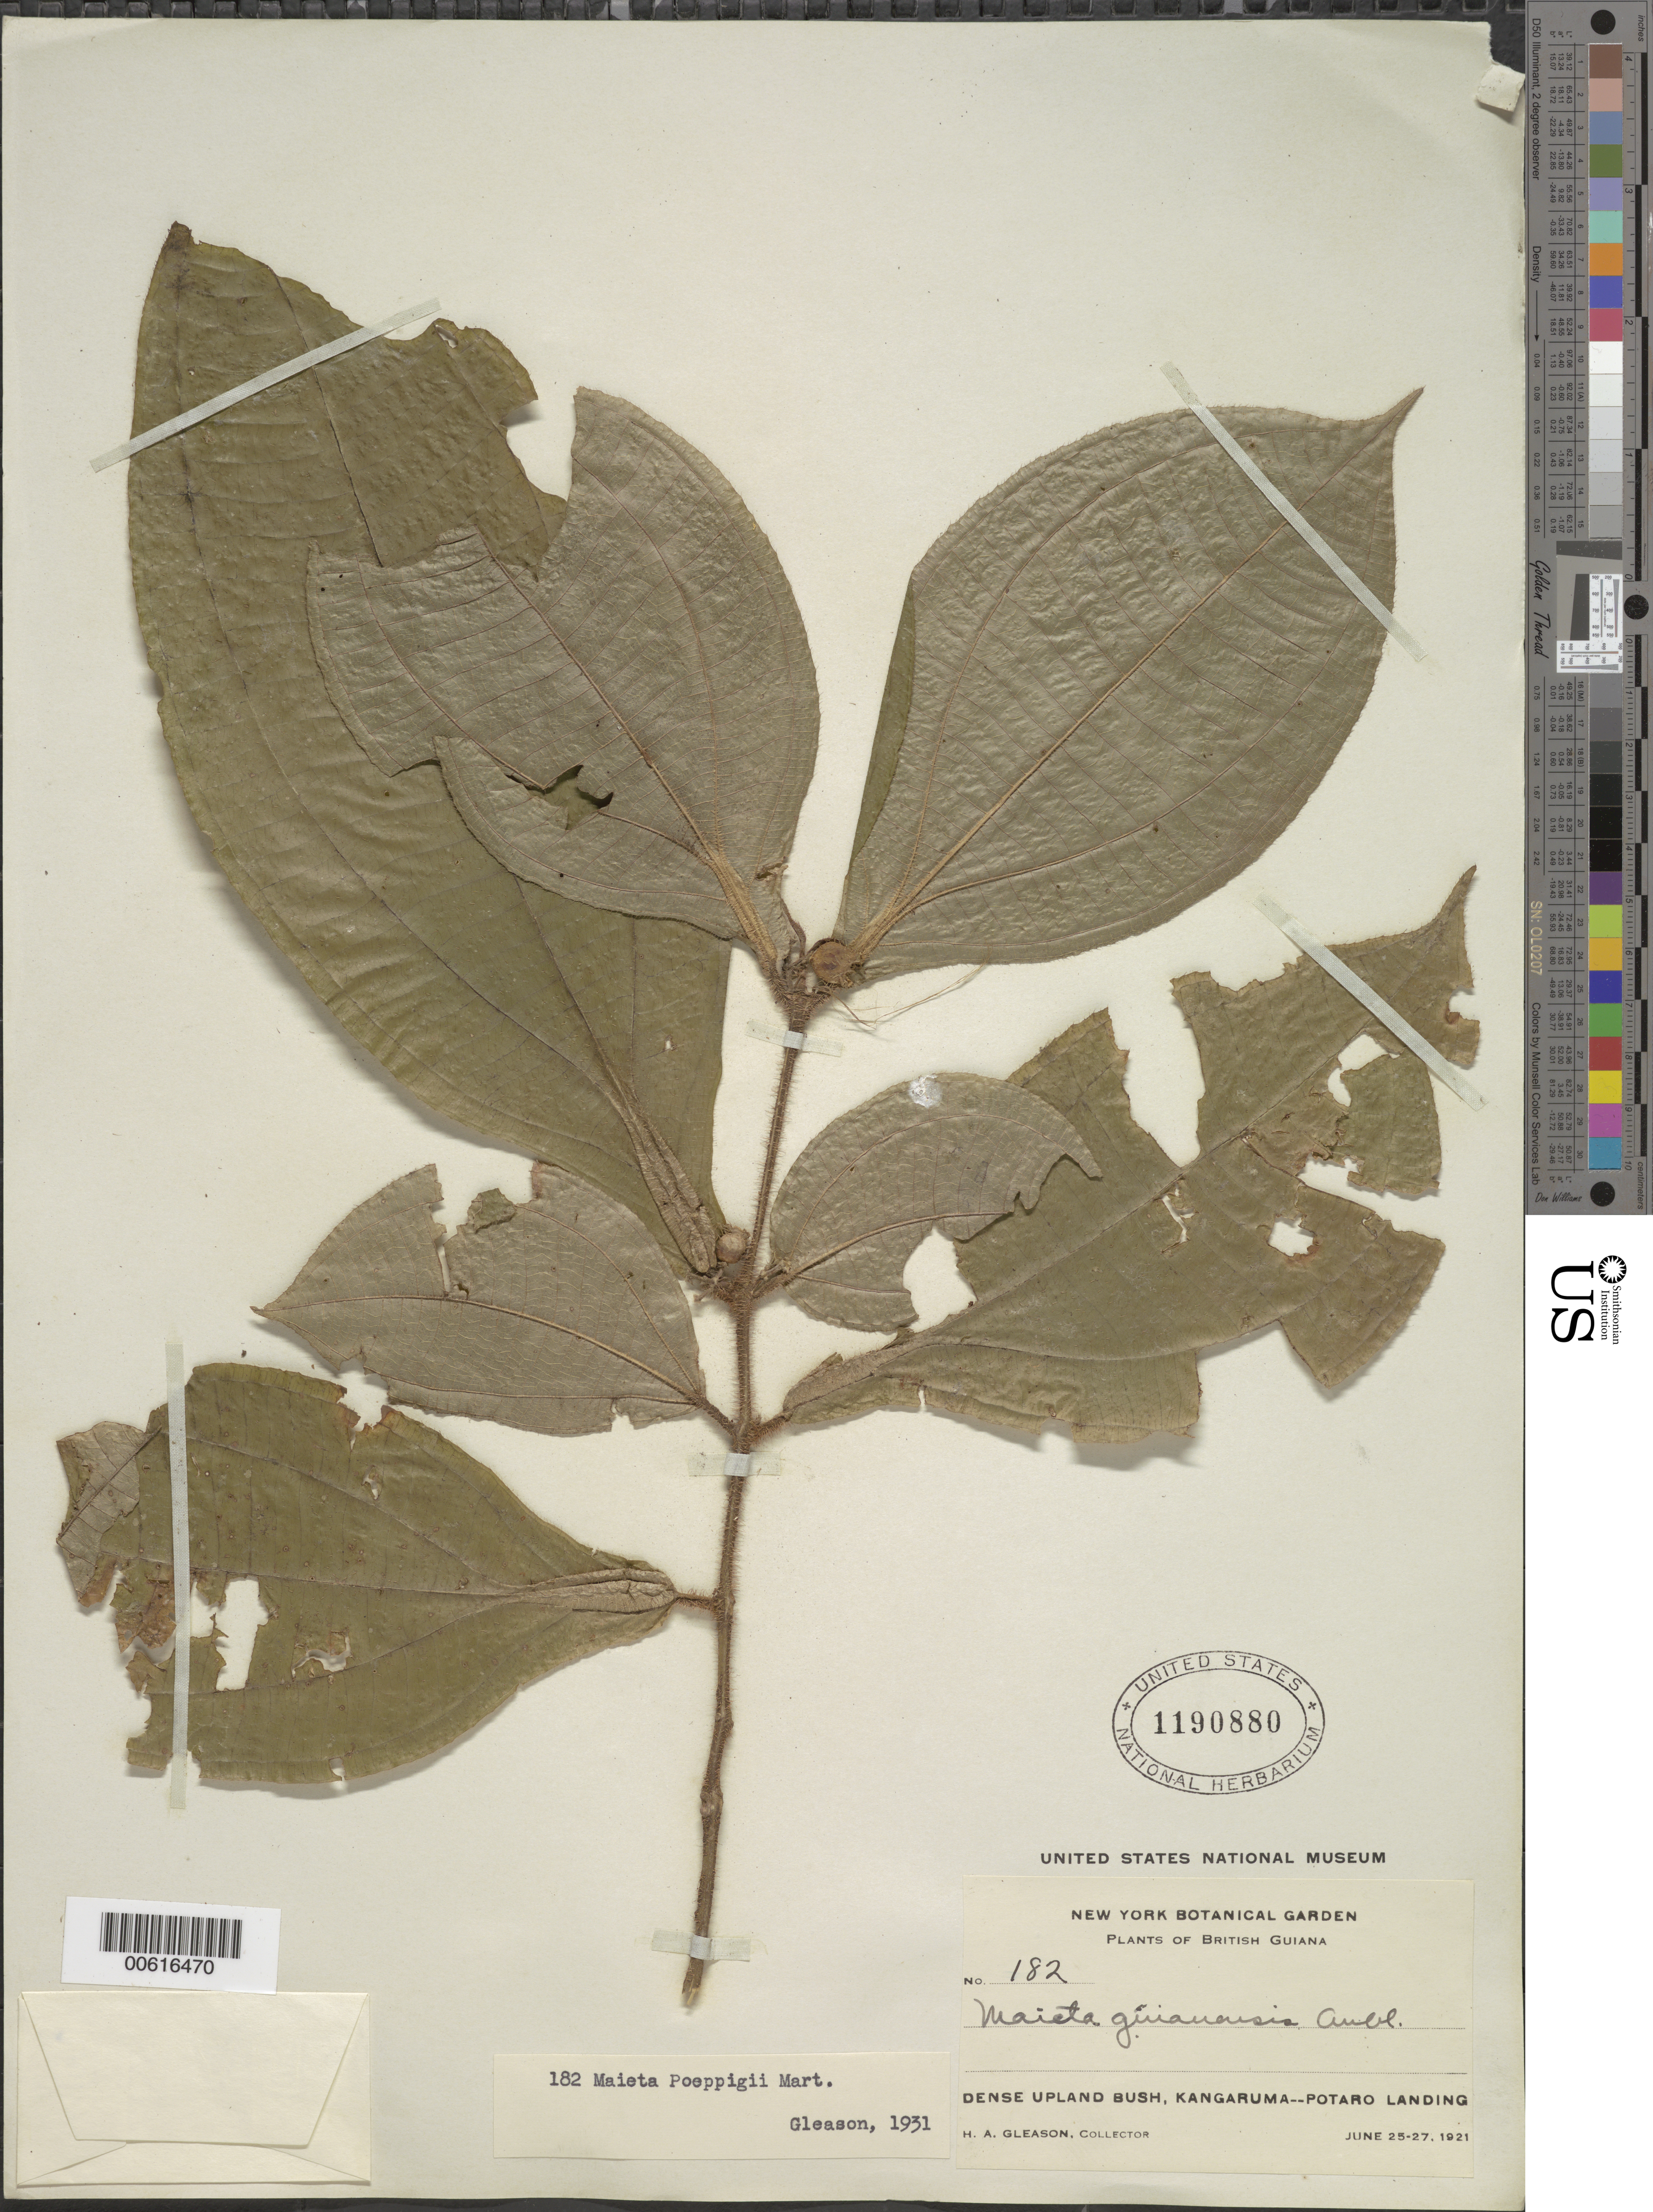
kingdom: Plantae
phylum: Tracheophyta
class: Magnoliopsida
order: Myrtales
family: Melastomataceae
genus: Maieta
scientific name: Maieta poeppigii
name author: Mart. ex Cogn.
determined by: Gleason, H. A.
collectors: H. A. Gleason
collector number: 182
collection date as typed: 25-Jun-21 to 27-Jun-21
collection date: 1921-06-25/1921-06-27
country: Guyana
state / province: Potaro-Siparuni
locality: Kangaruma, Potaro Landing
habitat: Dense upland bush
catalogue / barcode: US 1190880